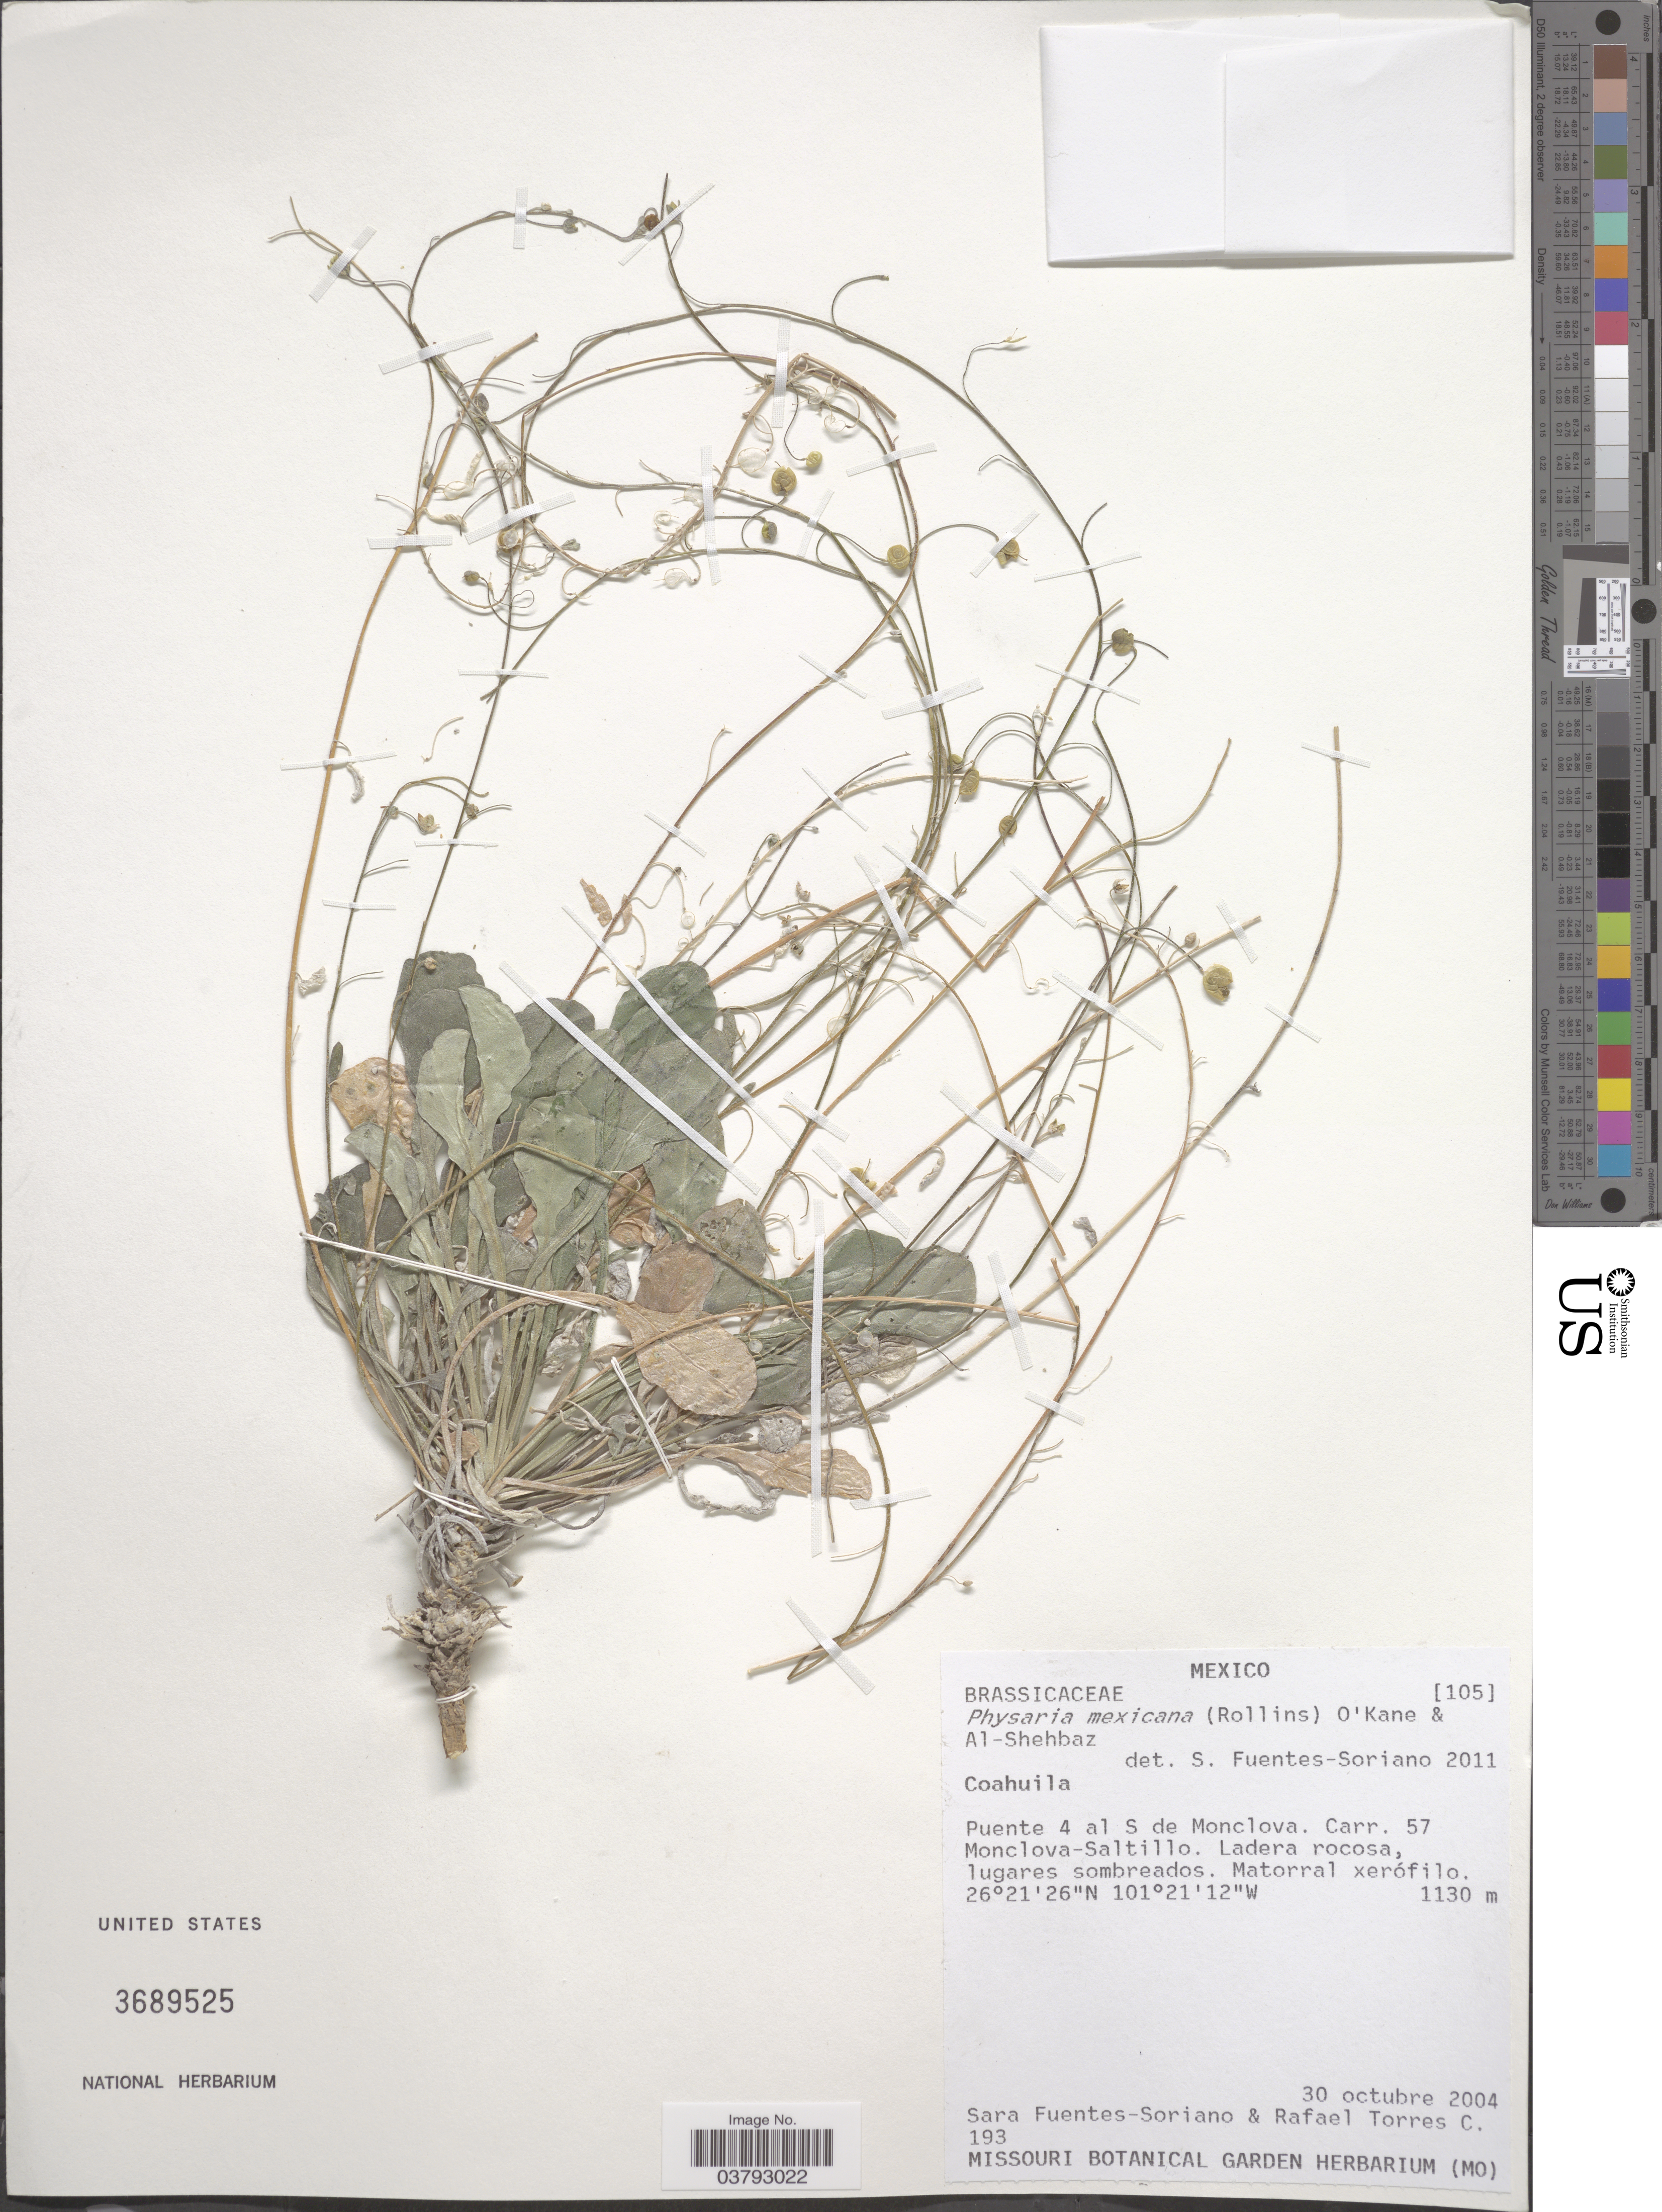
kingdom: Plantae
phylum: Tracheophyta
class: Magnoliopsida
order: Brassicales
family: Brassicaceae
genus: Physaria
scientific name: Physaria mexicana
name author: (Rollins) O'Kane & Al-Shehbaz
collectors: S. Fuentes-Soriano & R. Torres C.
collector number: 193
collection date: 2004-10-30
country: Mexico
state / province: Coahuila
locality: Puente 4 al S de Monclova. Carr. 57 Monclova-Saltillo.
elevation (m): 1130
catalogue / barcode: US 3689525